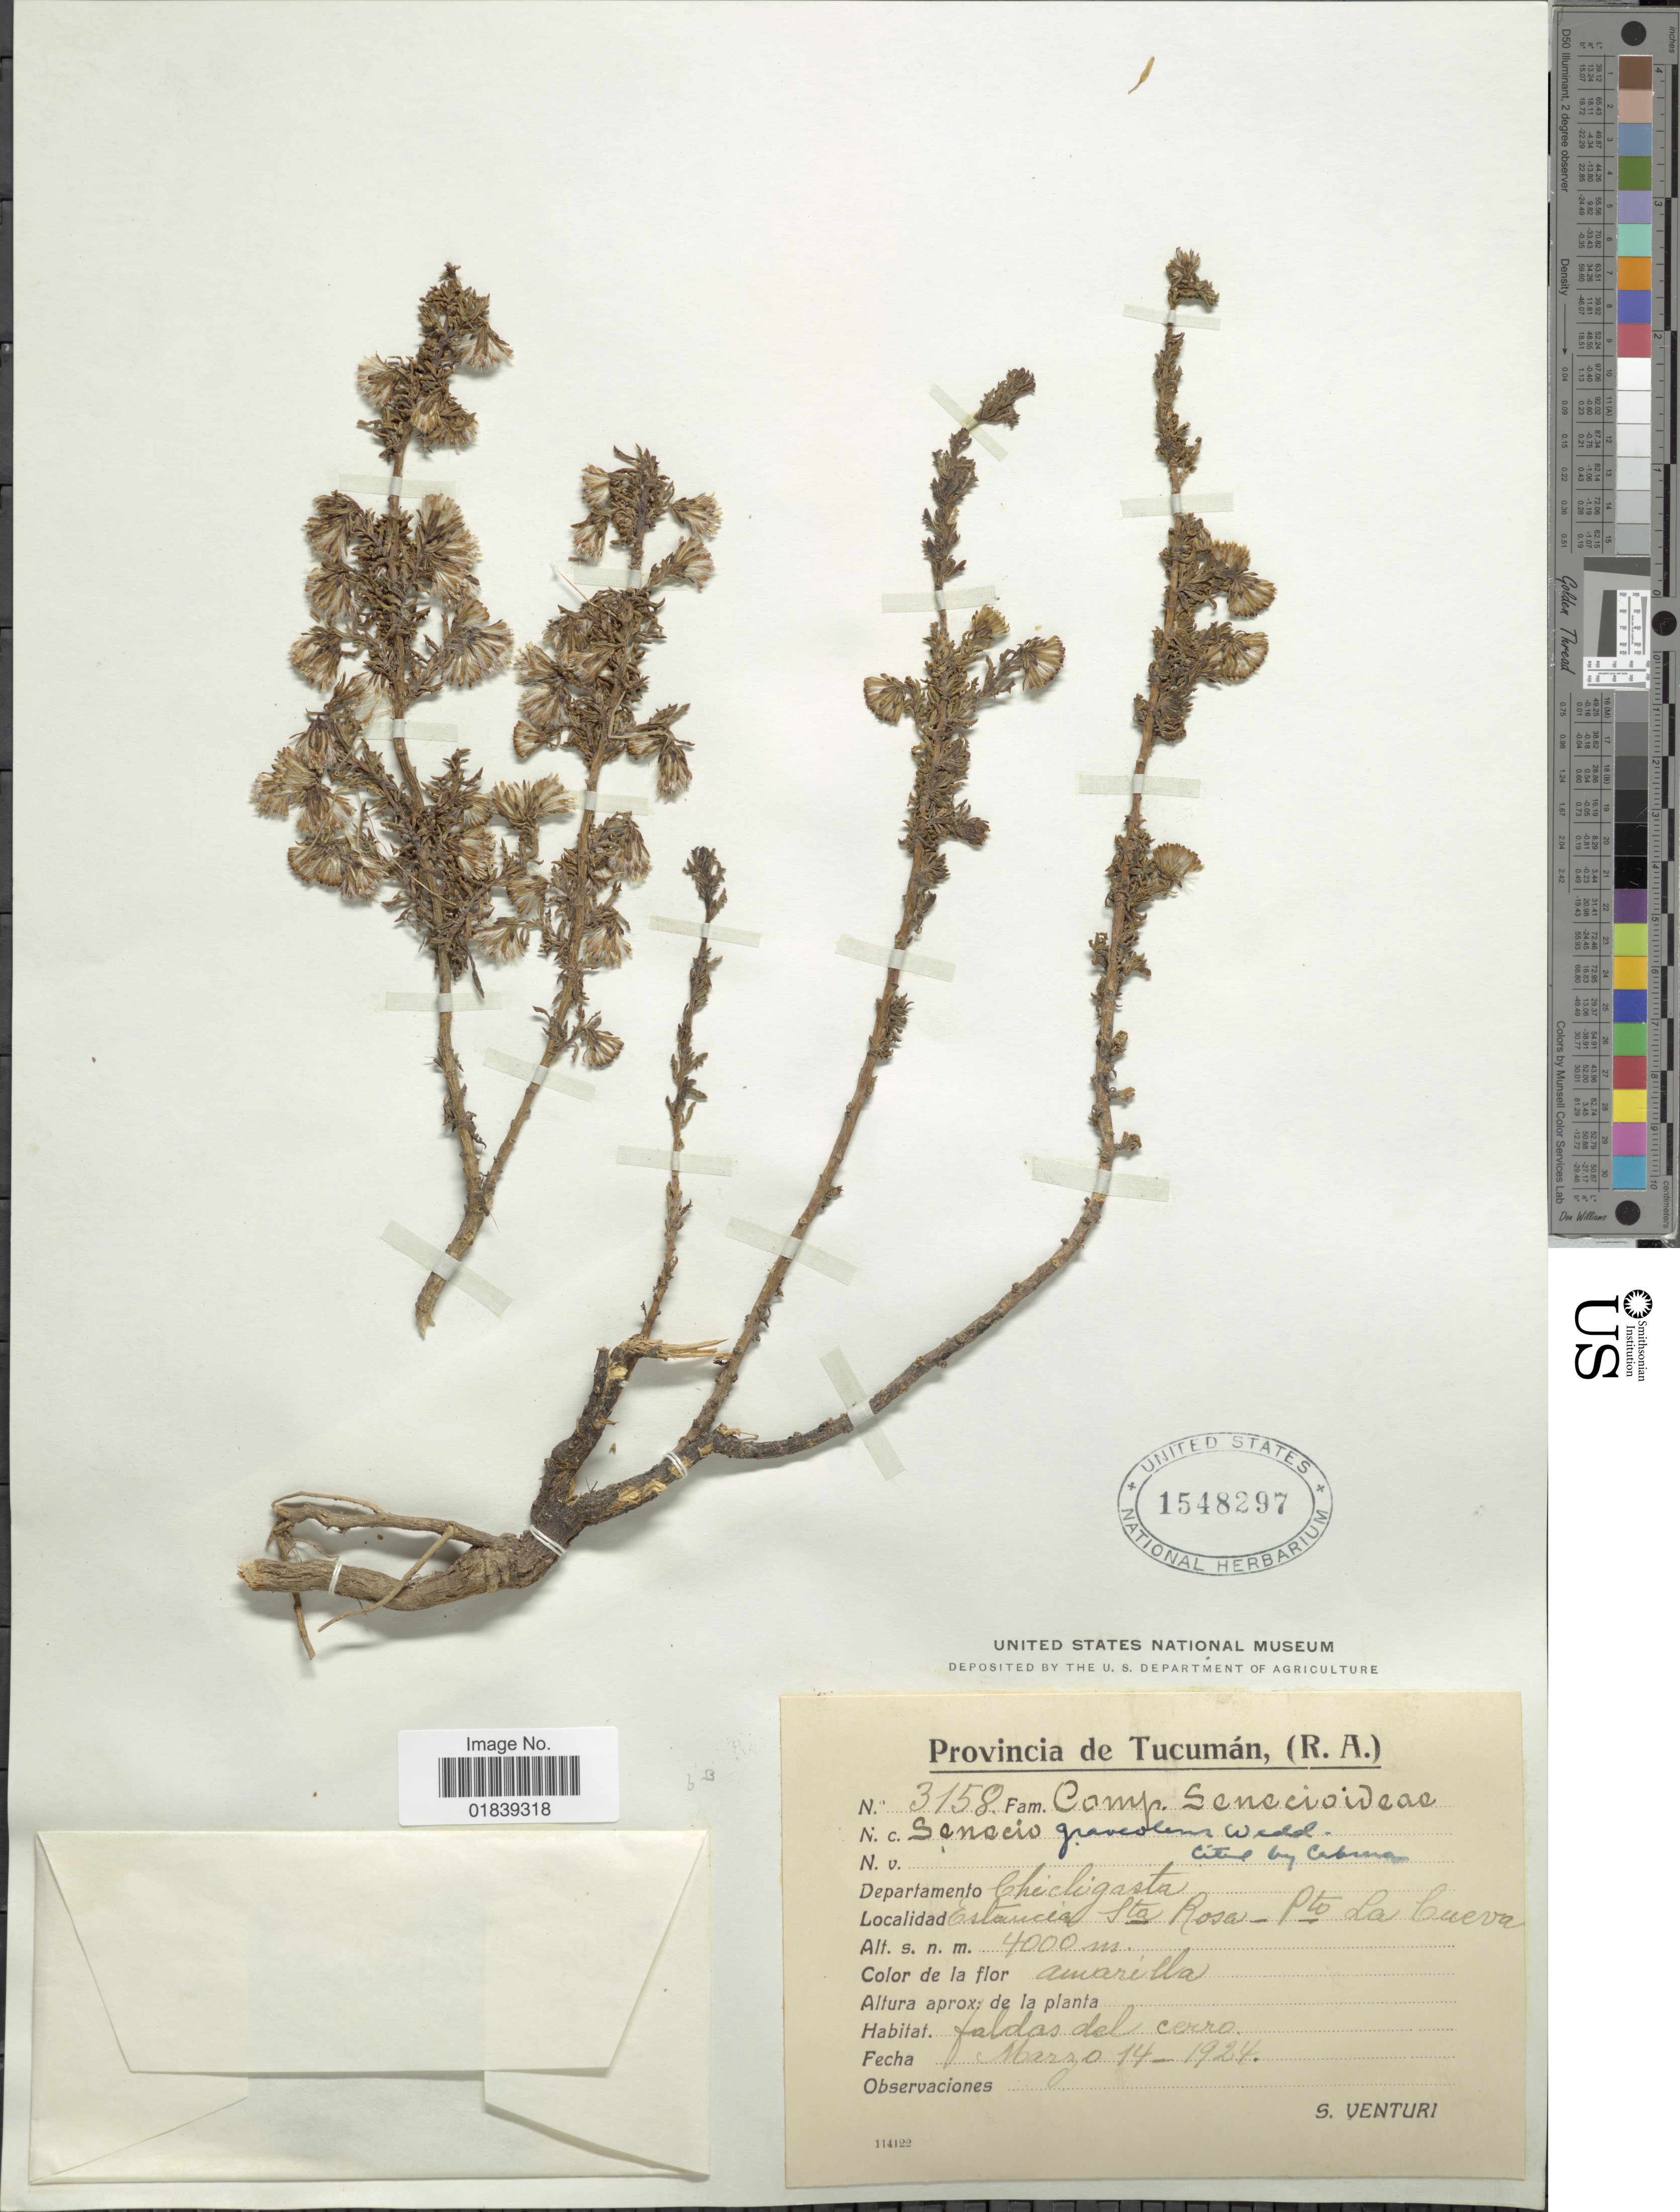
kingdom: Plantae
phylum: Tracheophyta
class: Magnoliopsida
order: Asterales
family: Asteraceae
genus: Senecio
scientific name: Senecio nutans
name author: Sch. Bip.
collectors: S. Venturi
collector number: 3158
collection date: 1924-03-14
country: Argentina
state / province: Tucuman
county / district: Chicligasta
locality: Estancia Sta Rosa, Pto. La Cueva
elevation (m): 4000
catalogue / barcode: US 1548297